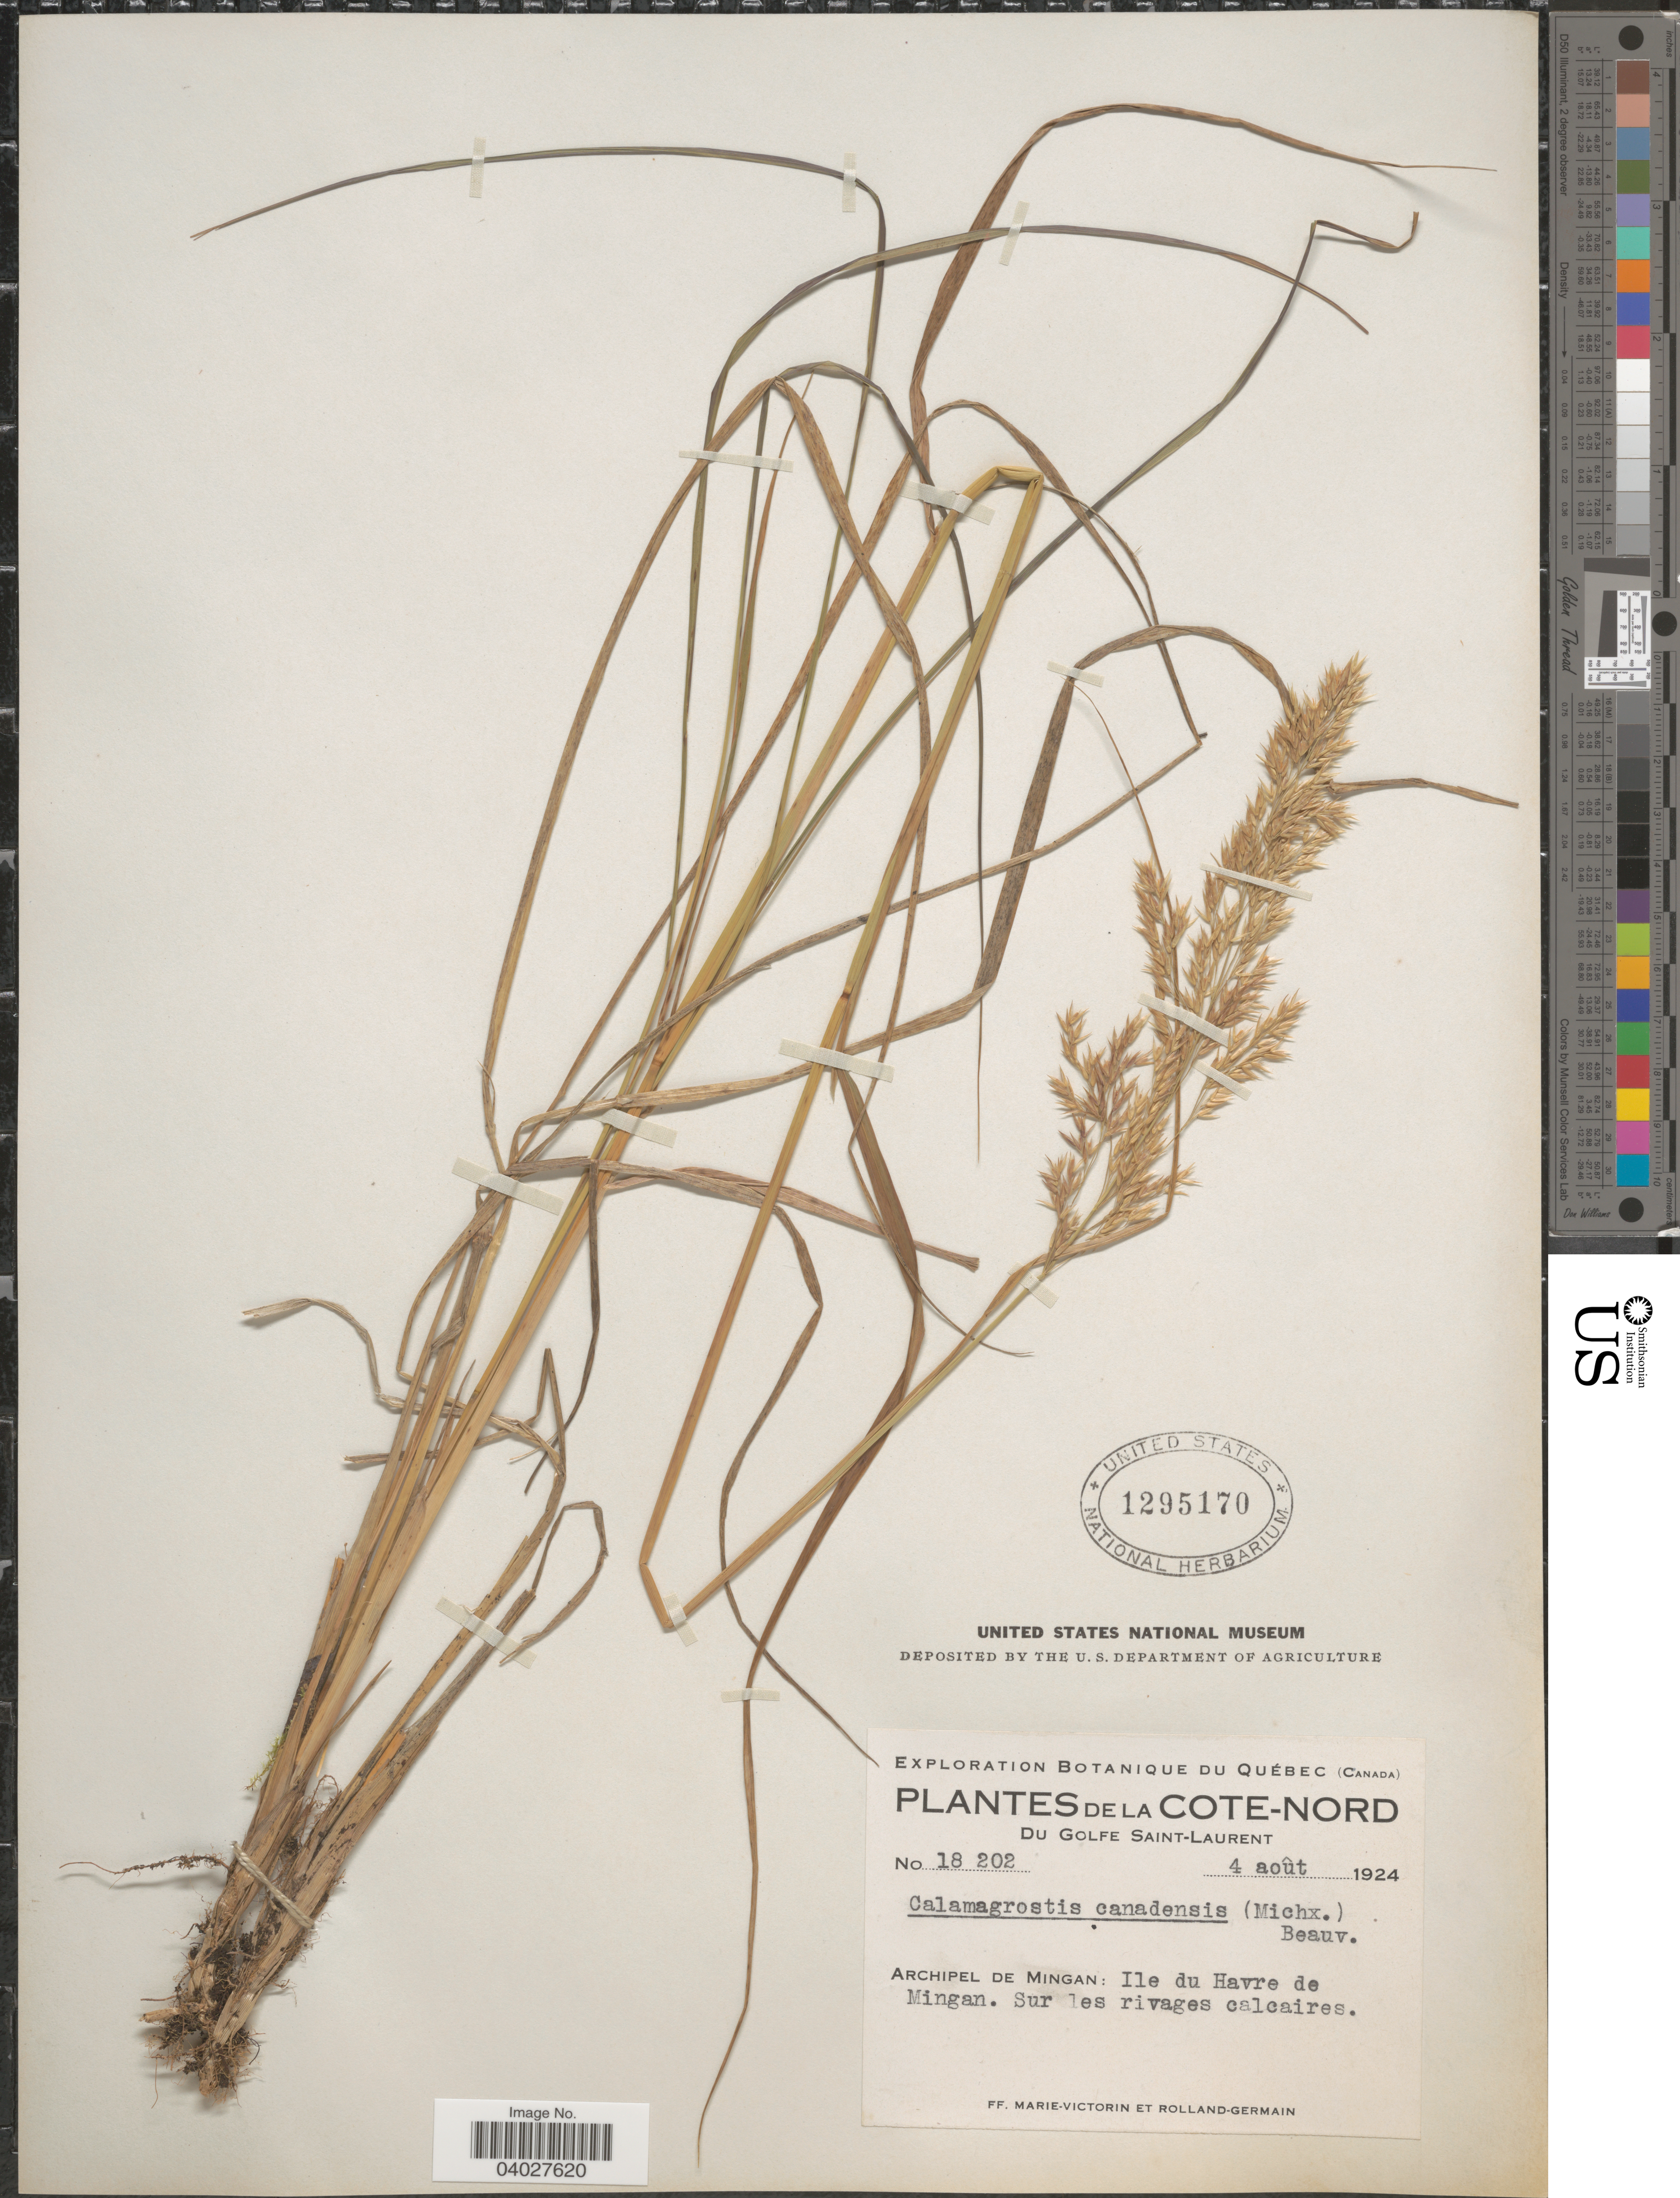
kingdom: Plantae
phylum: Tracheophyta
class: Liliopsida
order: Poales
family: Poaceae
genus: Calamagrostis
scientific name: Calamagrostis canadensis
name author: (Michx.) P. Beauv.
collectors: F. Marie-Victorin & Rolland-Germain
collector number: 18202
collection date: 1924-08-04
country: Canada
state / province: Quebec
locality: La Cote-Nord. Du Golfe Saint-Laurent. Archipel de Mingan: Ile du Havre de Mingan. Sur les rivages calcaires.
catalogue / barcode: US 1295170